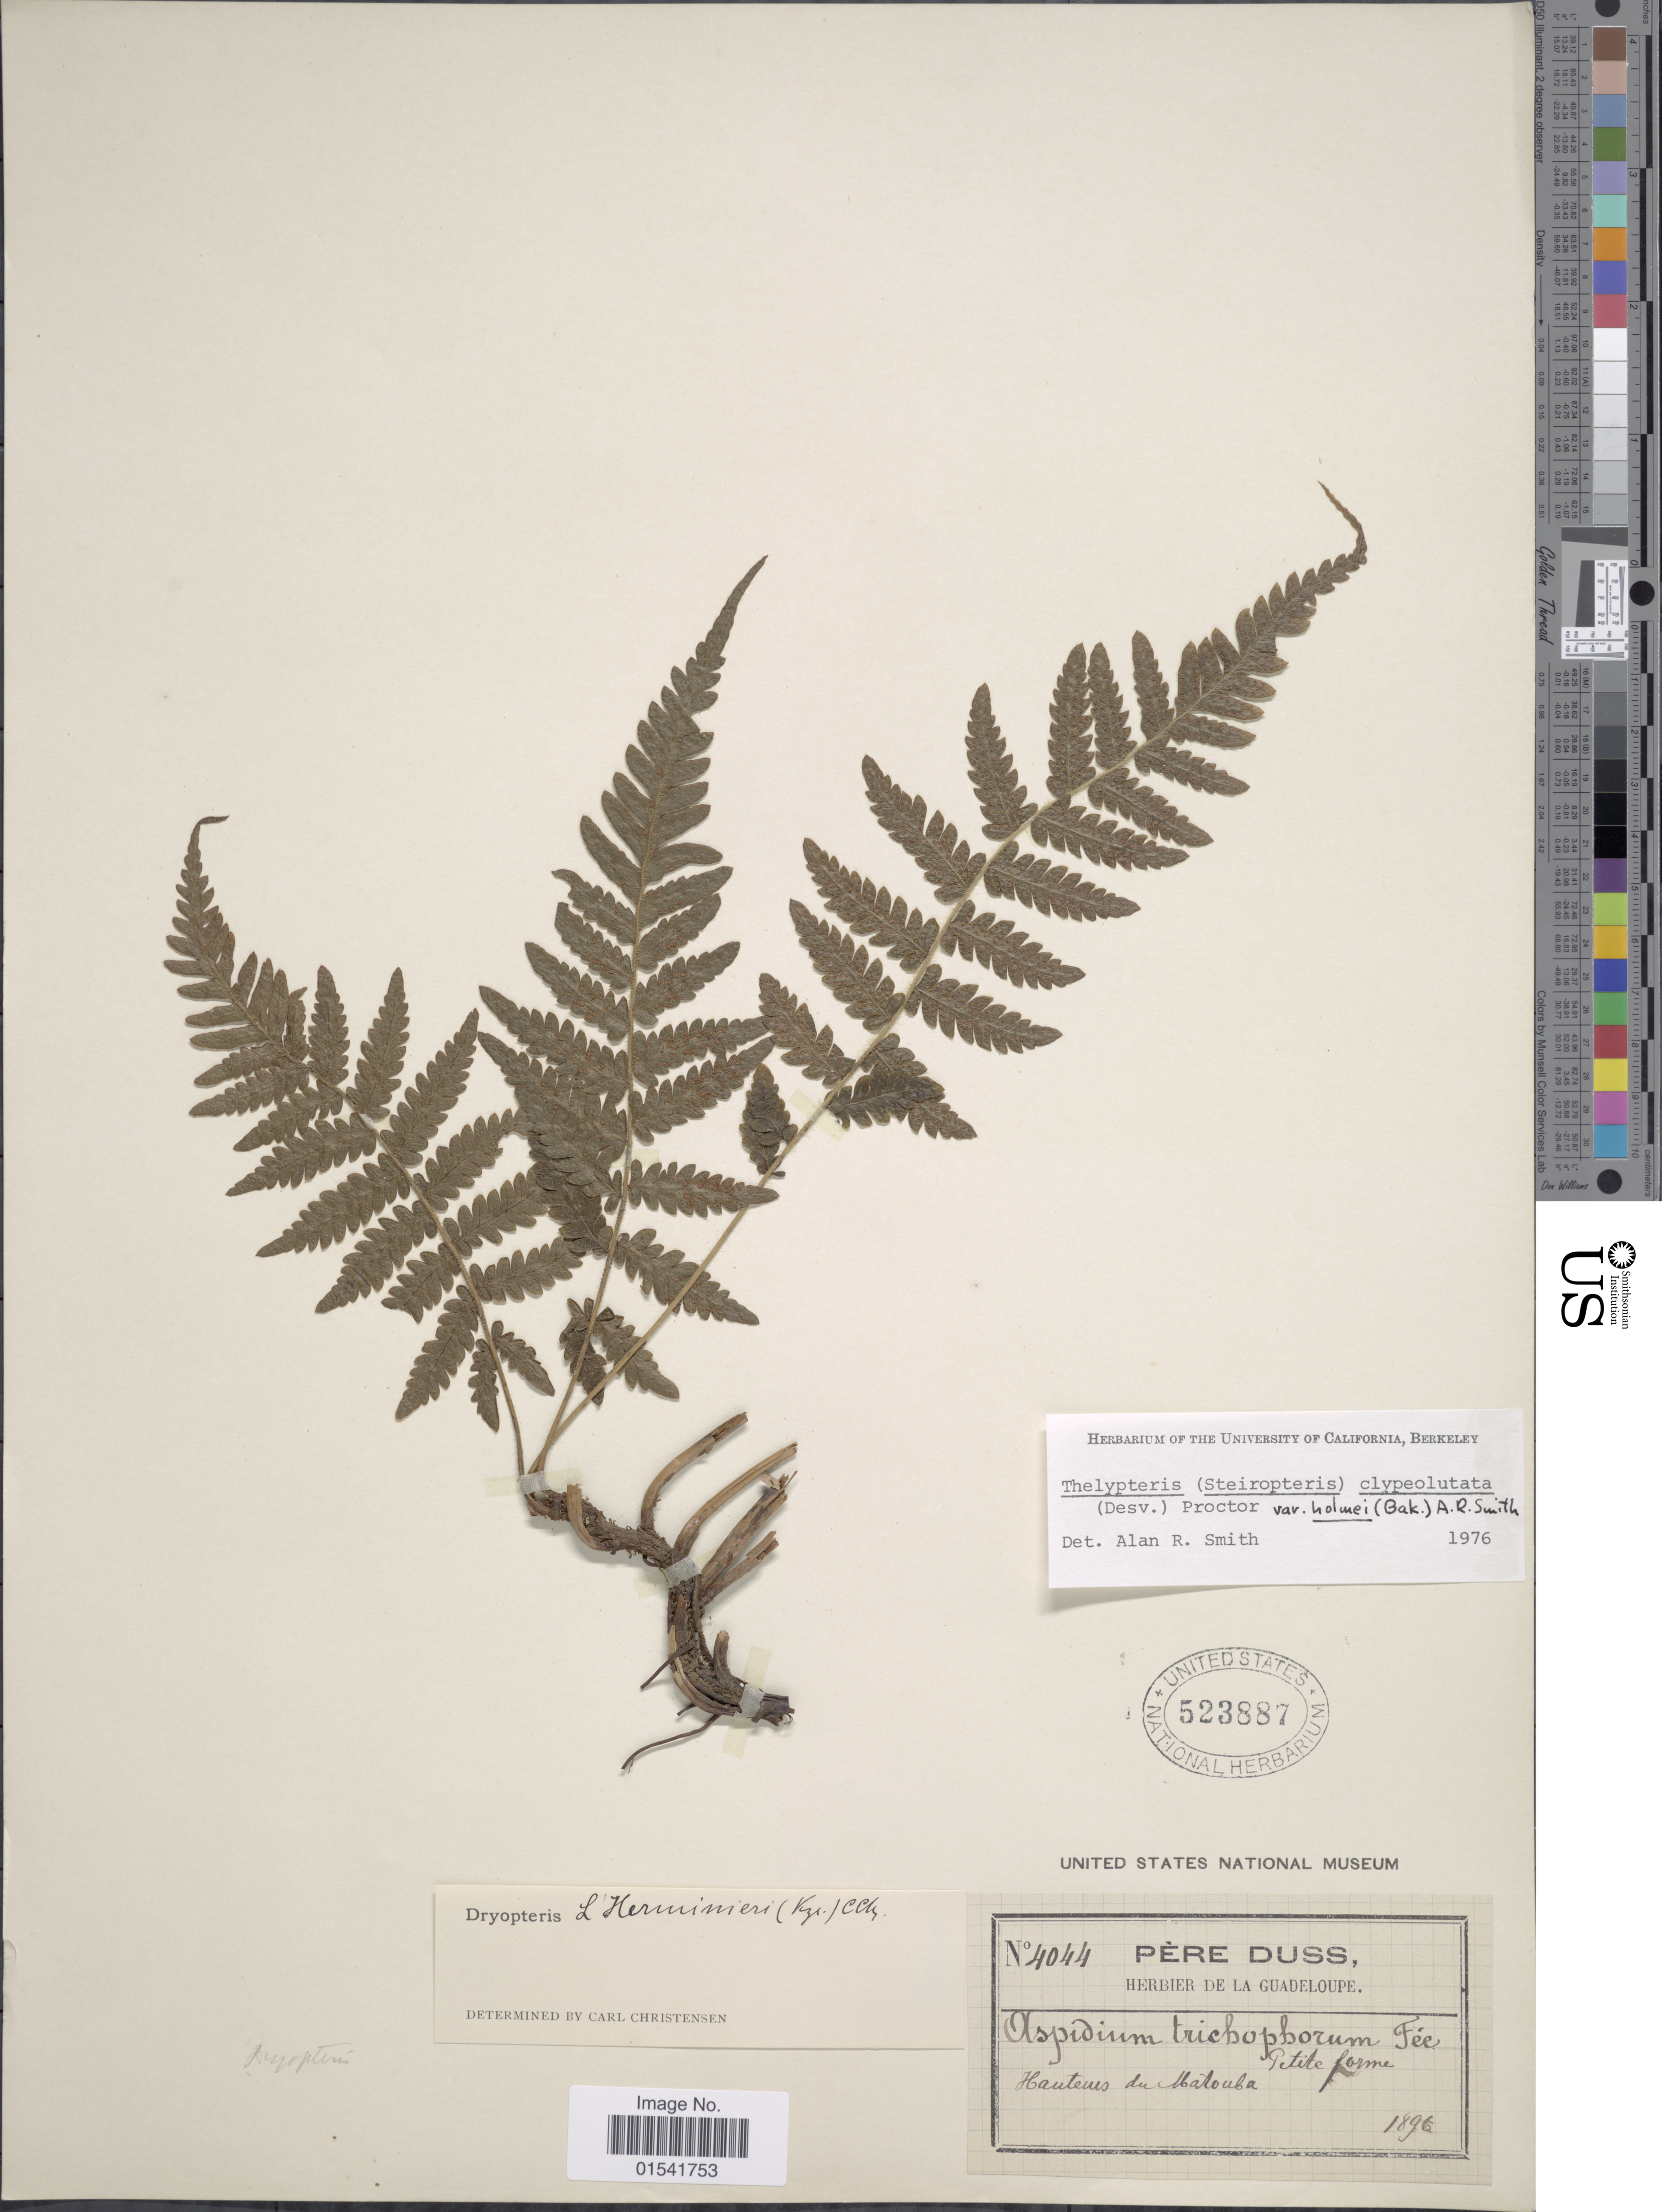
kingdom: Plantae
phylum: Tracheophyta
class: Polypodiopsida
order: Polypodiales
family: Thelypteridaceae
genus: Steiropteris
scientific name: Steiropteris clypeolutata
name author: (Desv.) Pic. Serm.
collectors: Père Duss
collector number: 4044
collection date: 1896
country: Guadeloupe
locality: Hauters du Matouba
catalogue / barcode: US 523887